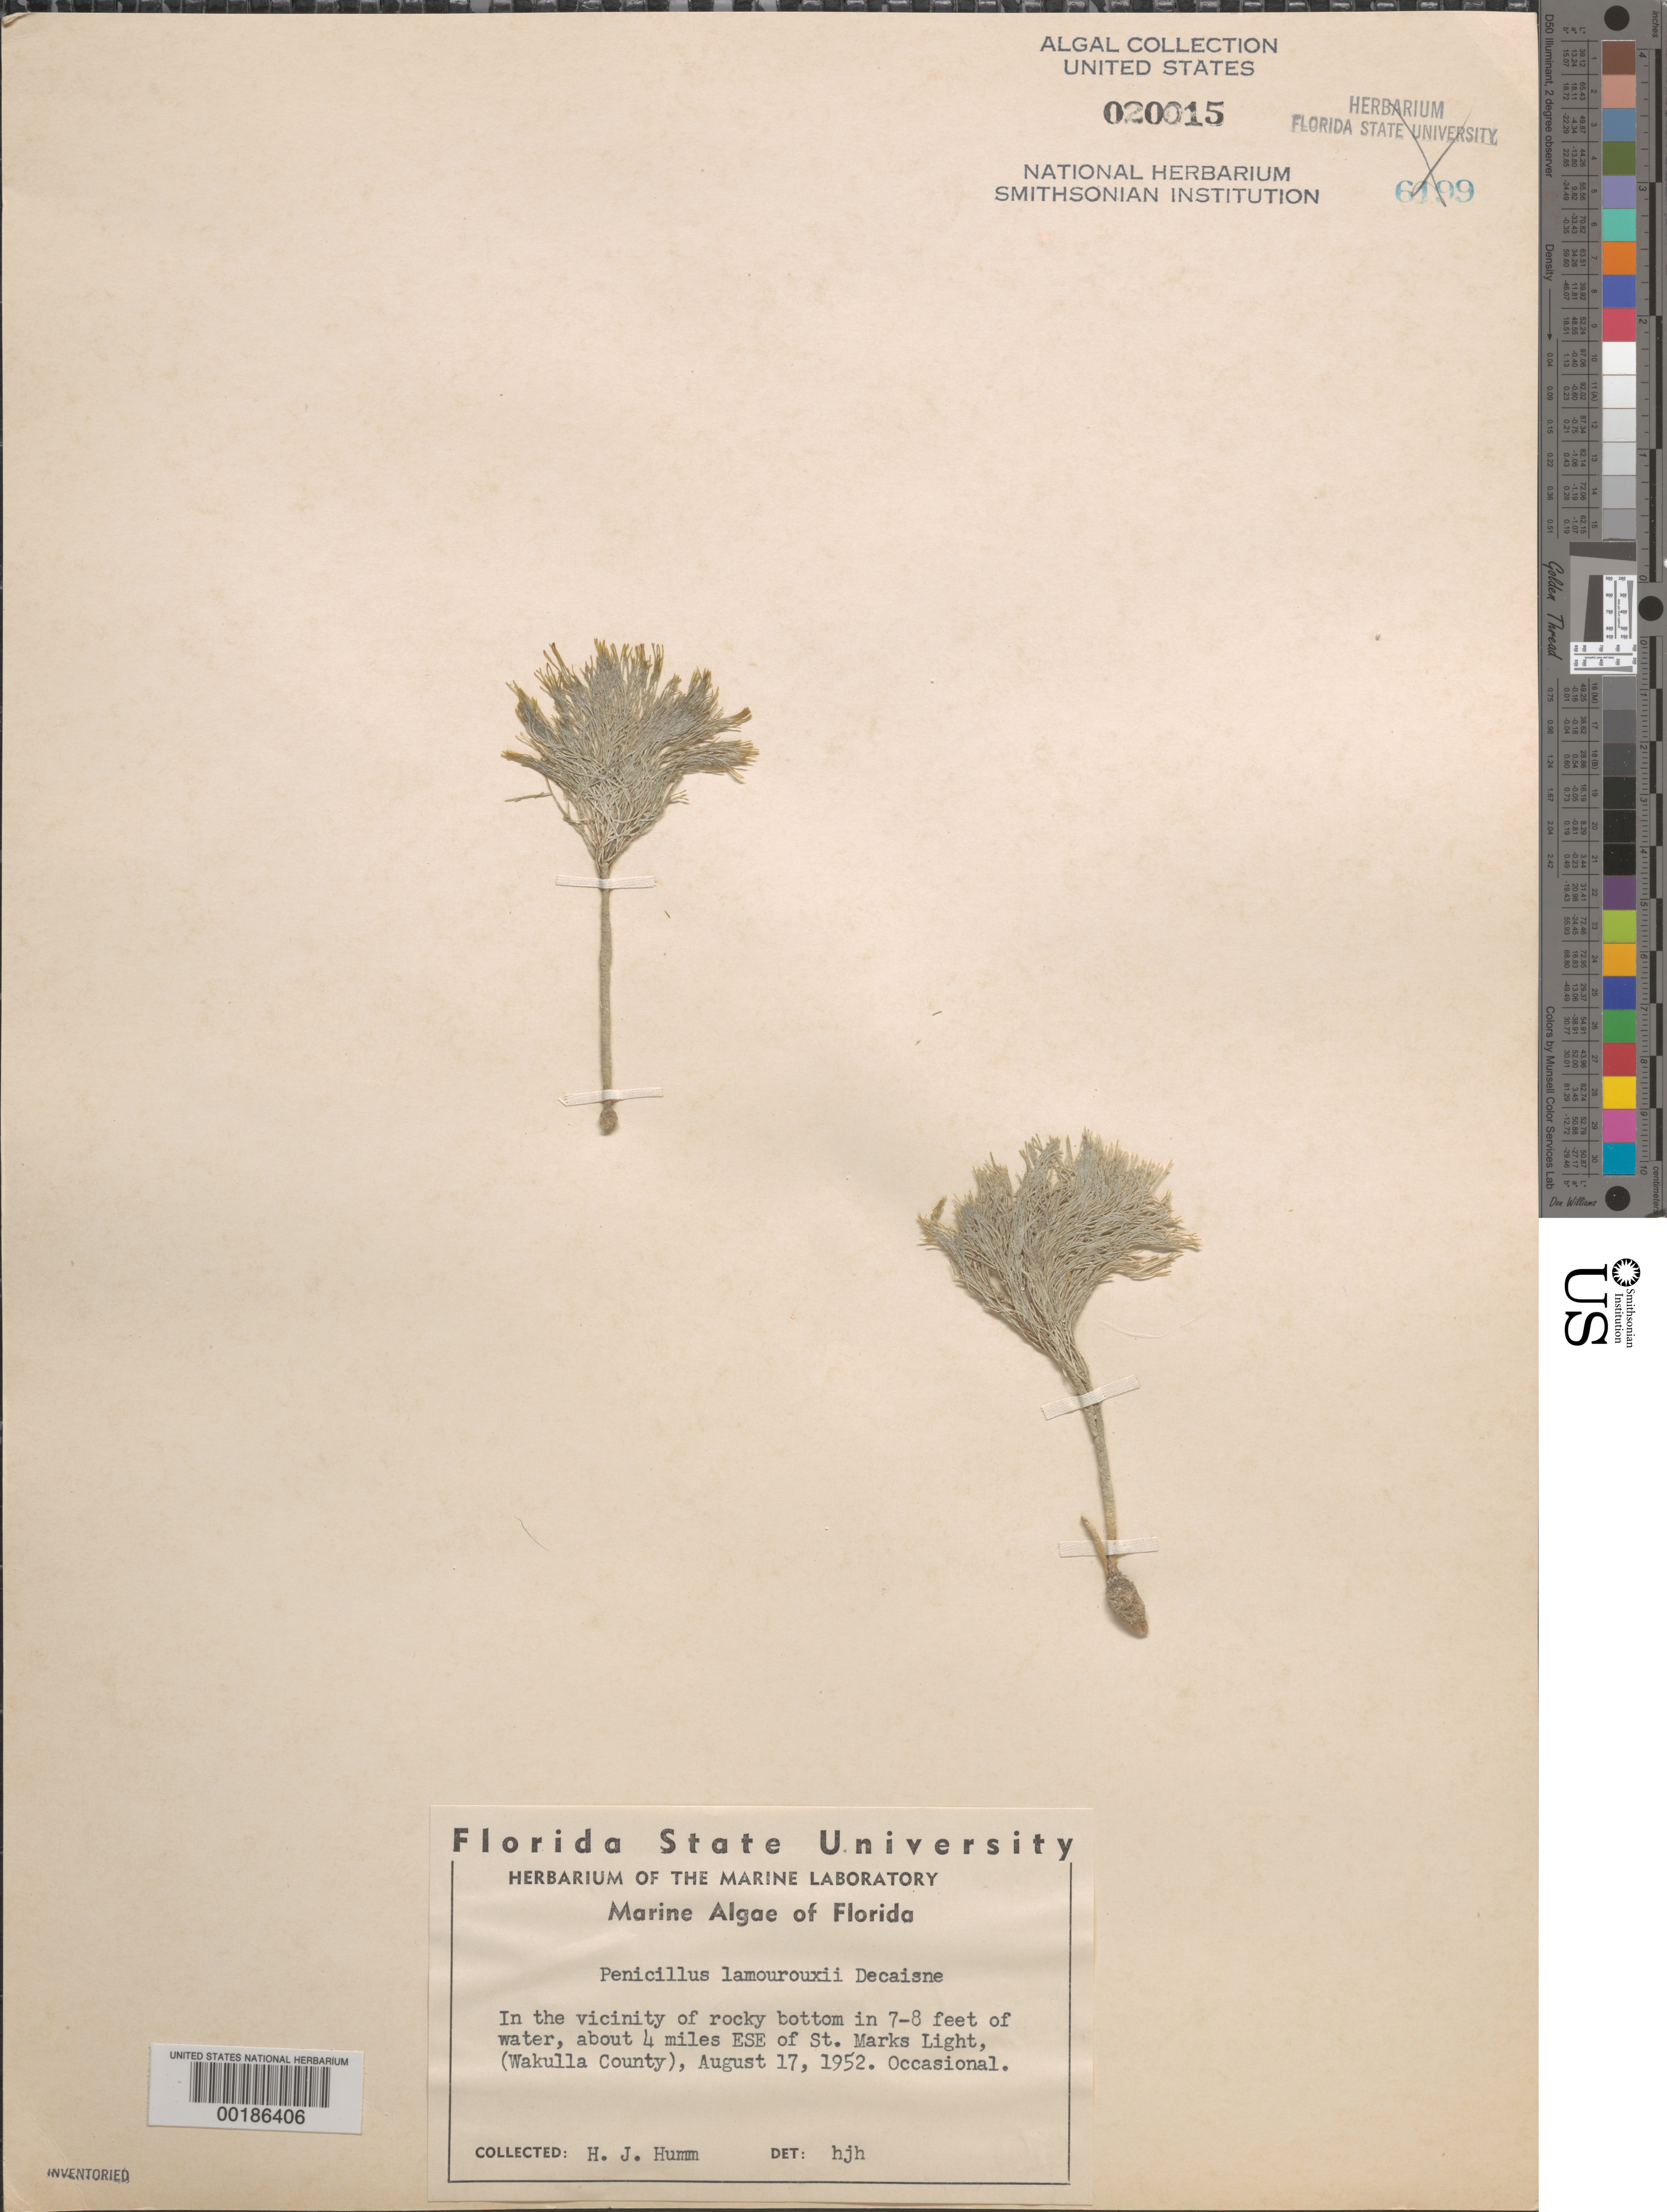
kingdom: Plantae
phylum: Chlorophyta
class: Ulvophyceae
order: Bryopsidales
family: Udoteaceae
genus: Penicillus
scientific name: Penicillus lamourouxii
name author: Decne.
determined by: Humm, Harold J.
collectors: H. J. Humm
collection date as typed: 17 Aug 1952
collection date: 1952-08-17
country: United States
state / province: Florida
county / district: Wakulla County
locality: Ca. 4 miles east southeast of St. Marks Light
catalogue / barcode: US 20015